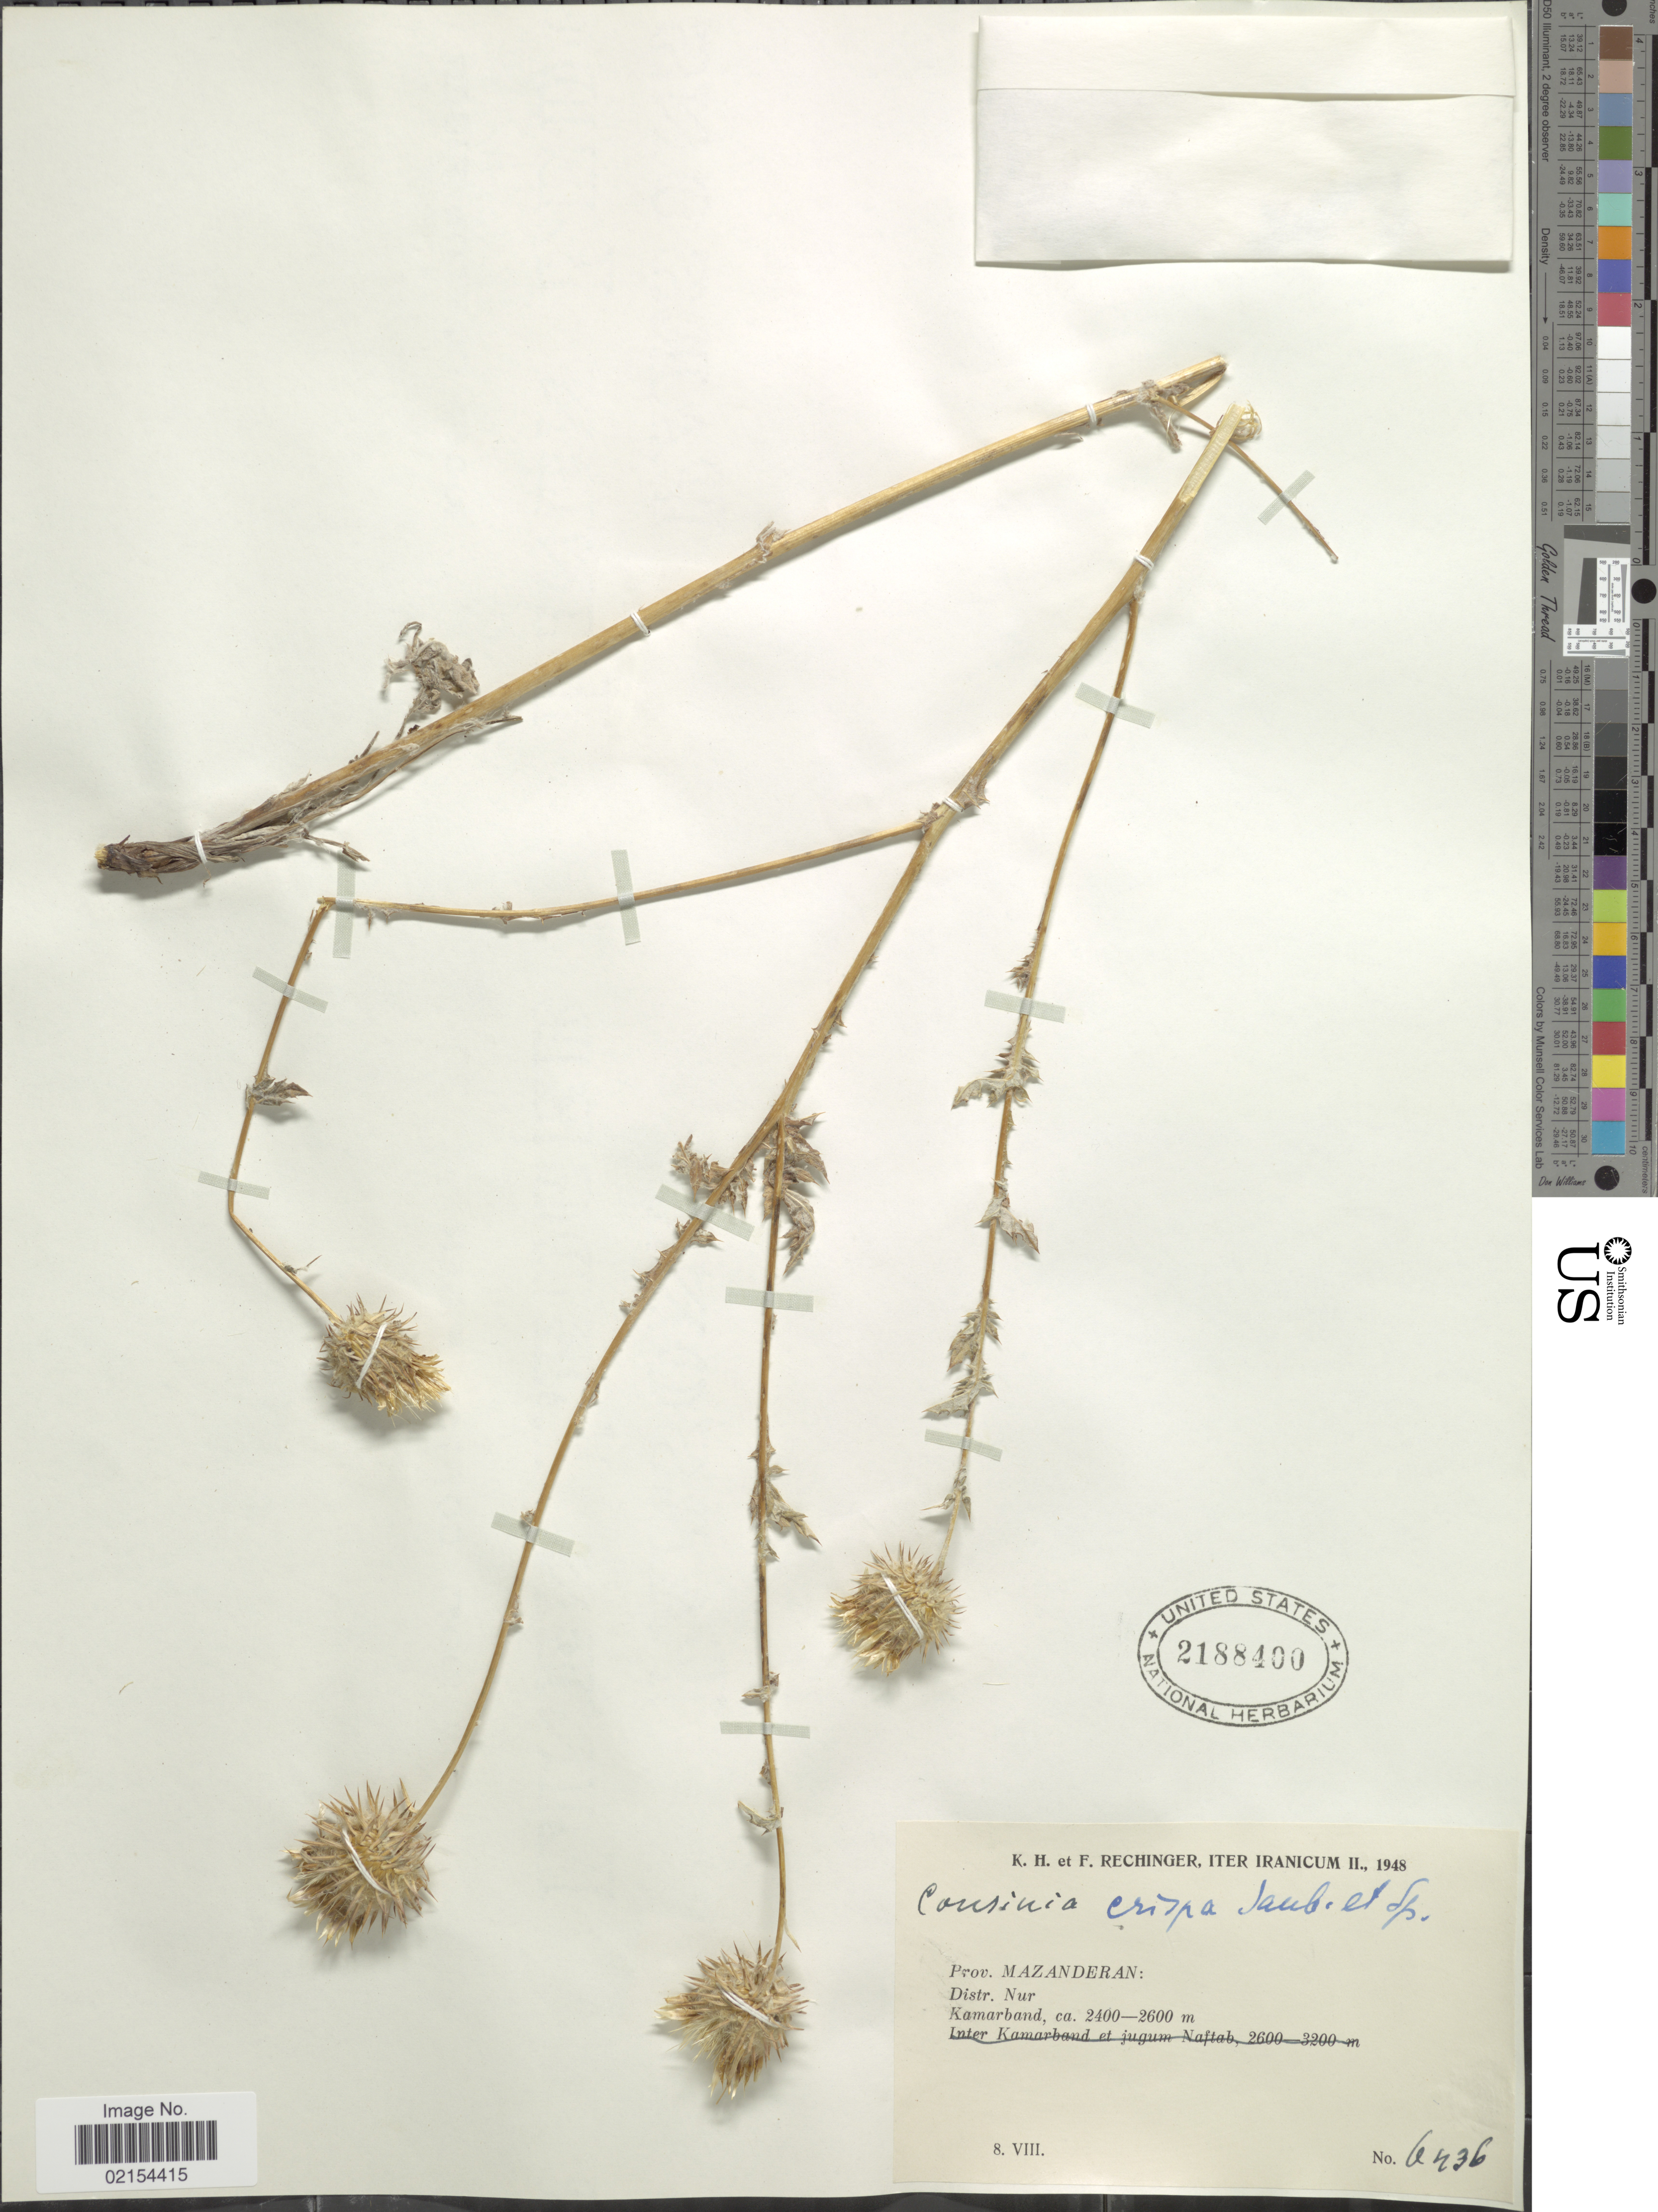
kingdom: Plantae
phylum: Tracheophyta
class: Magnoliopsida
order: Asterales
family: Asteraceae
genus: Cousinia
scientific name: Cousinia crispa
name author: Jaub. & Spach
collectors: K. H. Rechinger & F. Rechinger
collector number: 6436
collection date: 1948-08-08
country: Iran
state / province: Mazandaran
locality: Iter Iranicum, Prov. Mazanderan: Distr. Nur, Kamarband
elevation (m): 2400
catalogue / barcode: US 2188400